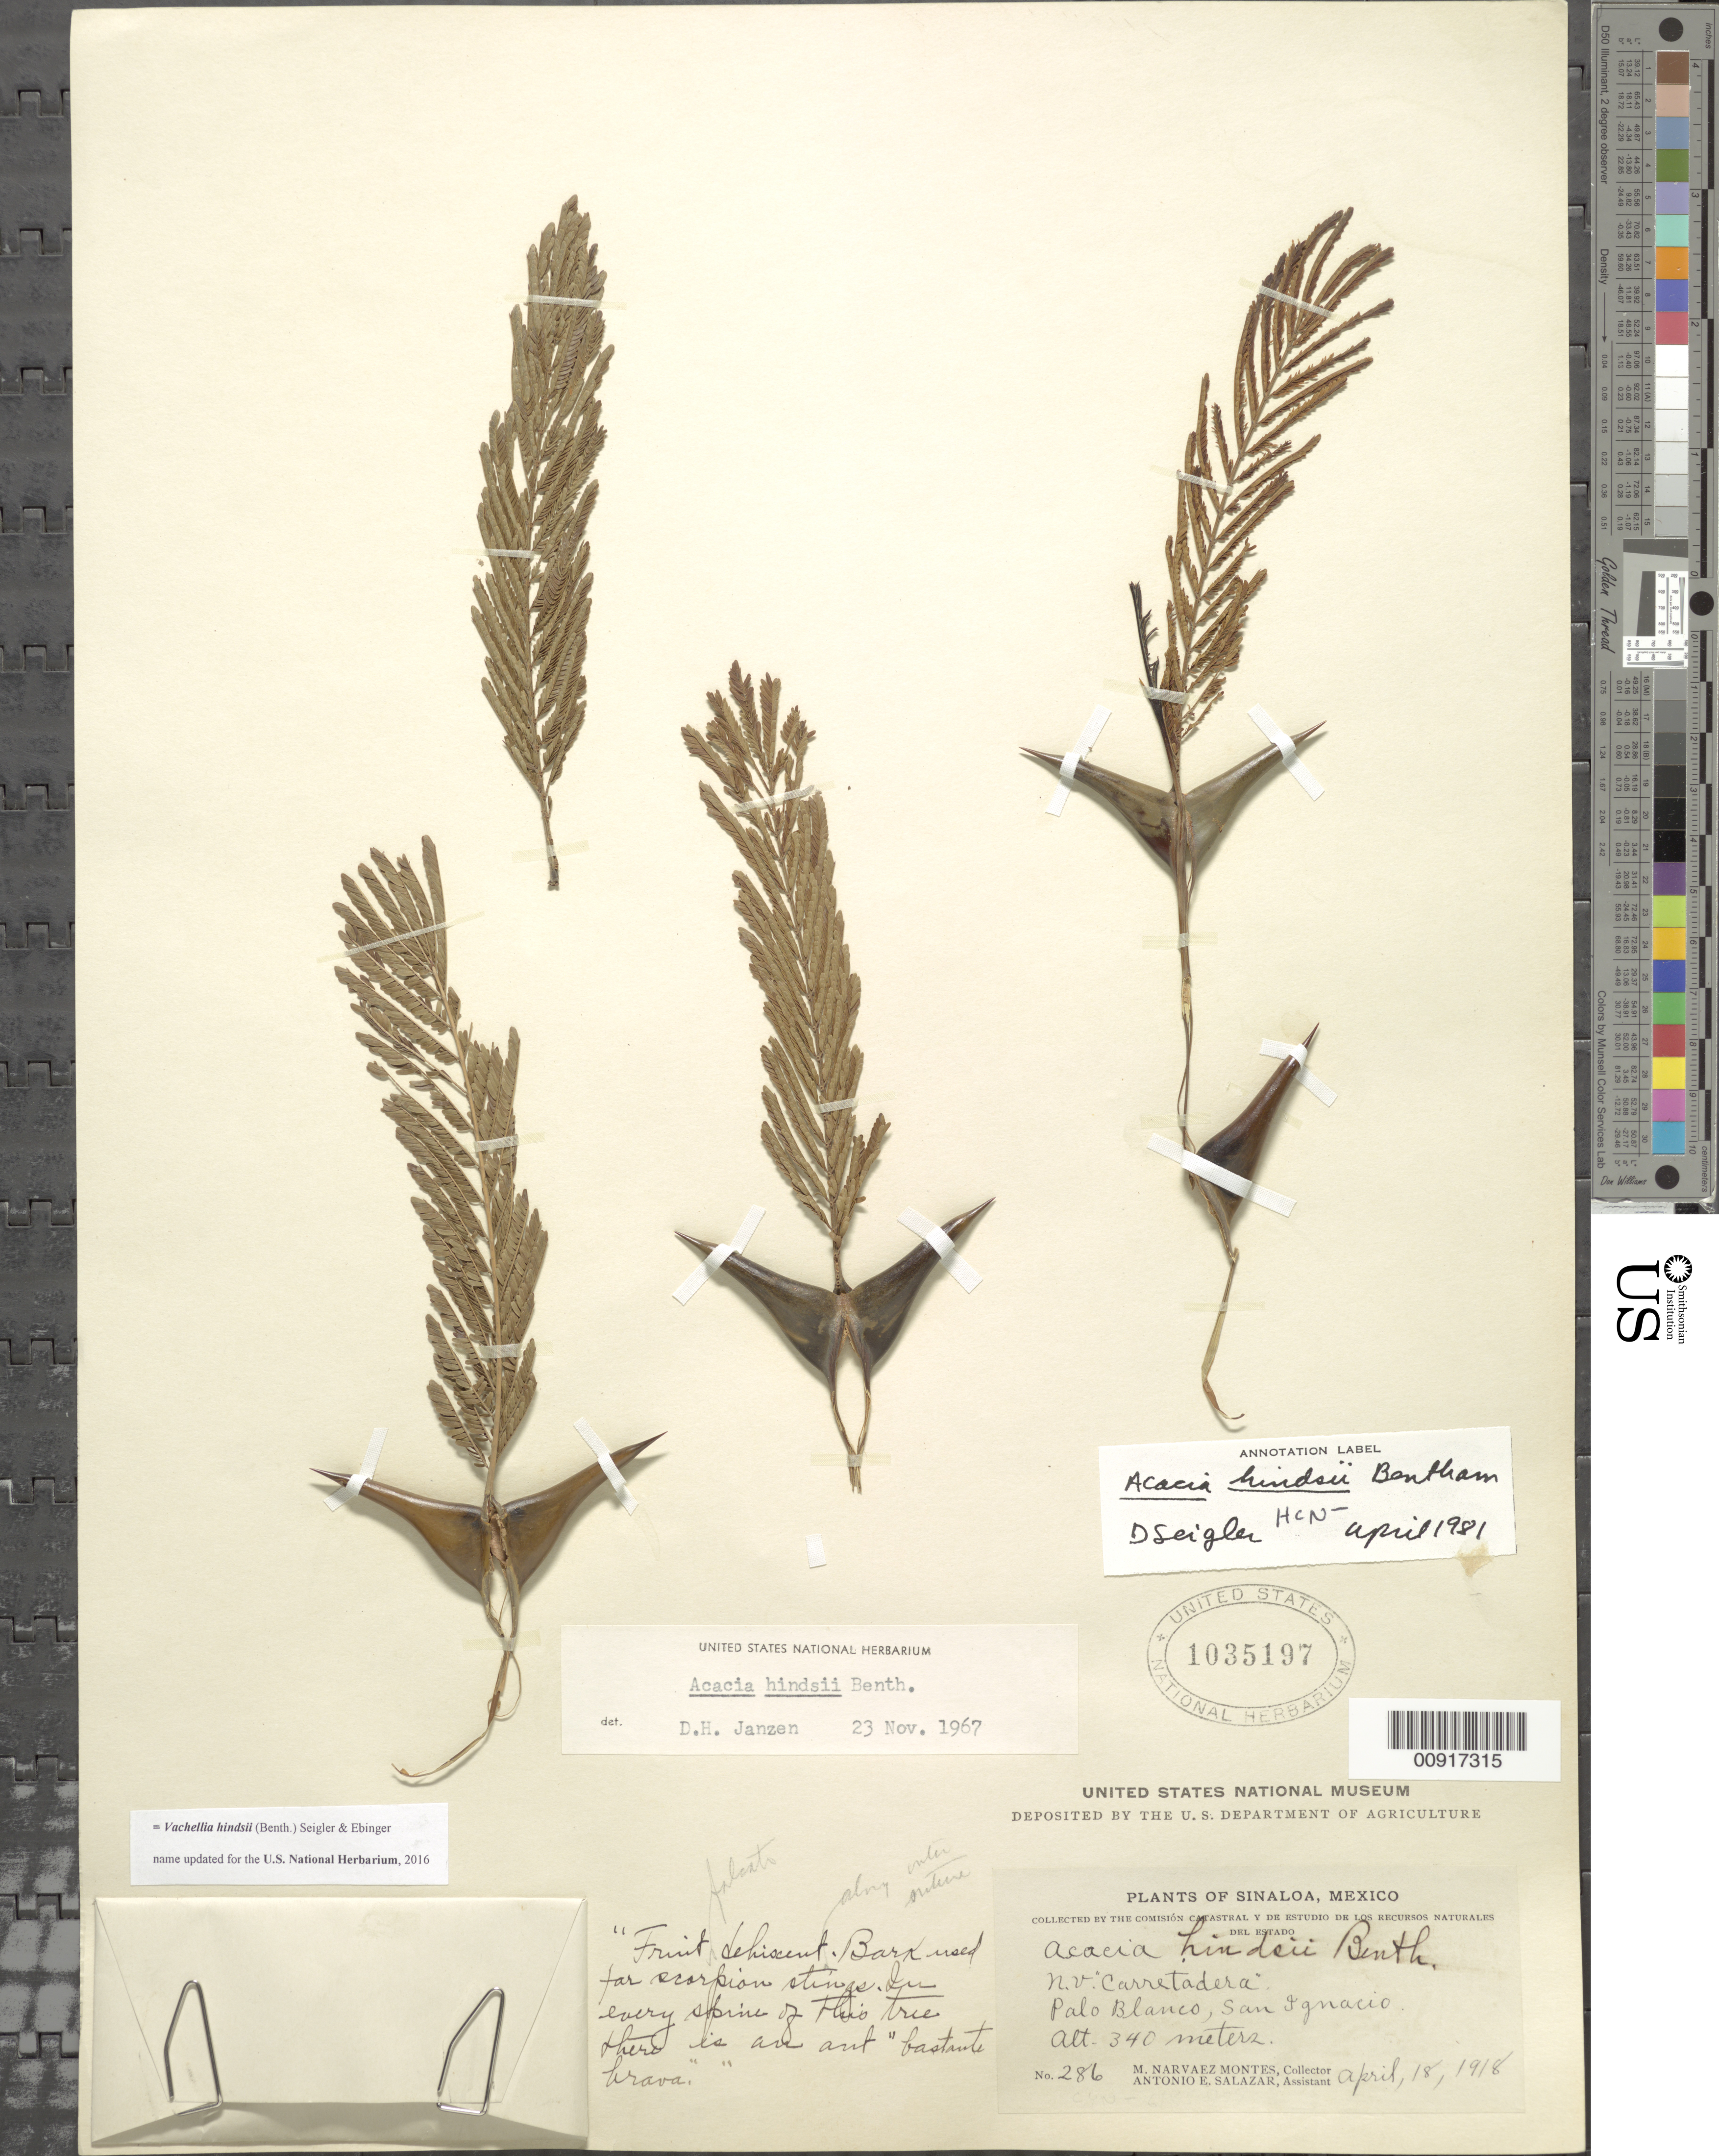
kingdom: Plantae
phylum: Tracheophyta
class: Magnoliopsida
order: Fabales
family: Fabaceae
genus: Vachellia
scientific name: Vachellia hindsii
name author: (Benth.) Seigler & Ebinger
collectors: M. Narvaez-Montes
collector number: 286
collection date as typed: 18 Apr 1918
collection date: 1918-04-18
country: Mexico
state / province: Sinaloa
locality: Palo Blanco, San Ignacio, Sinaloa.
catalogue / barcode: US 1035197